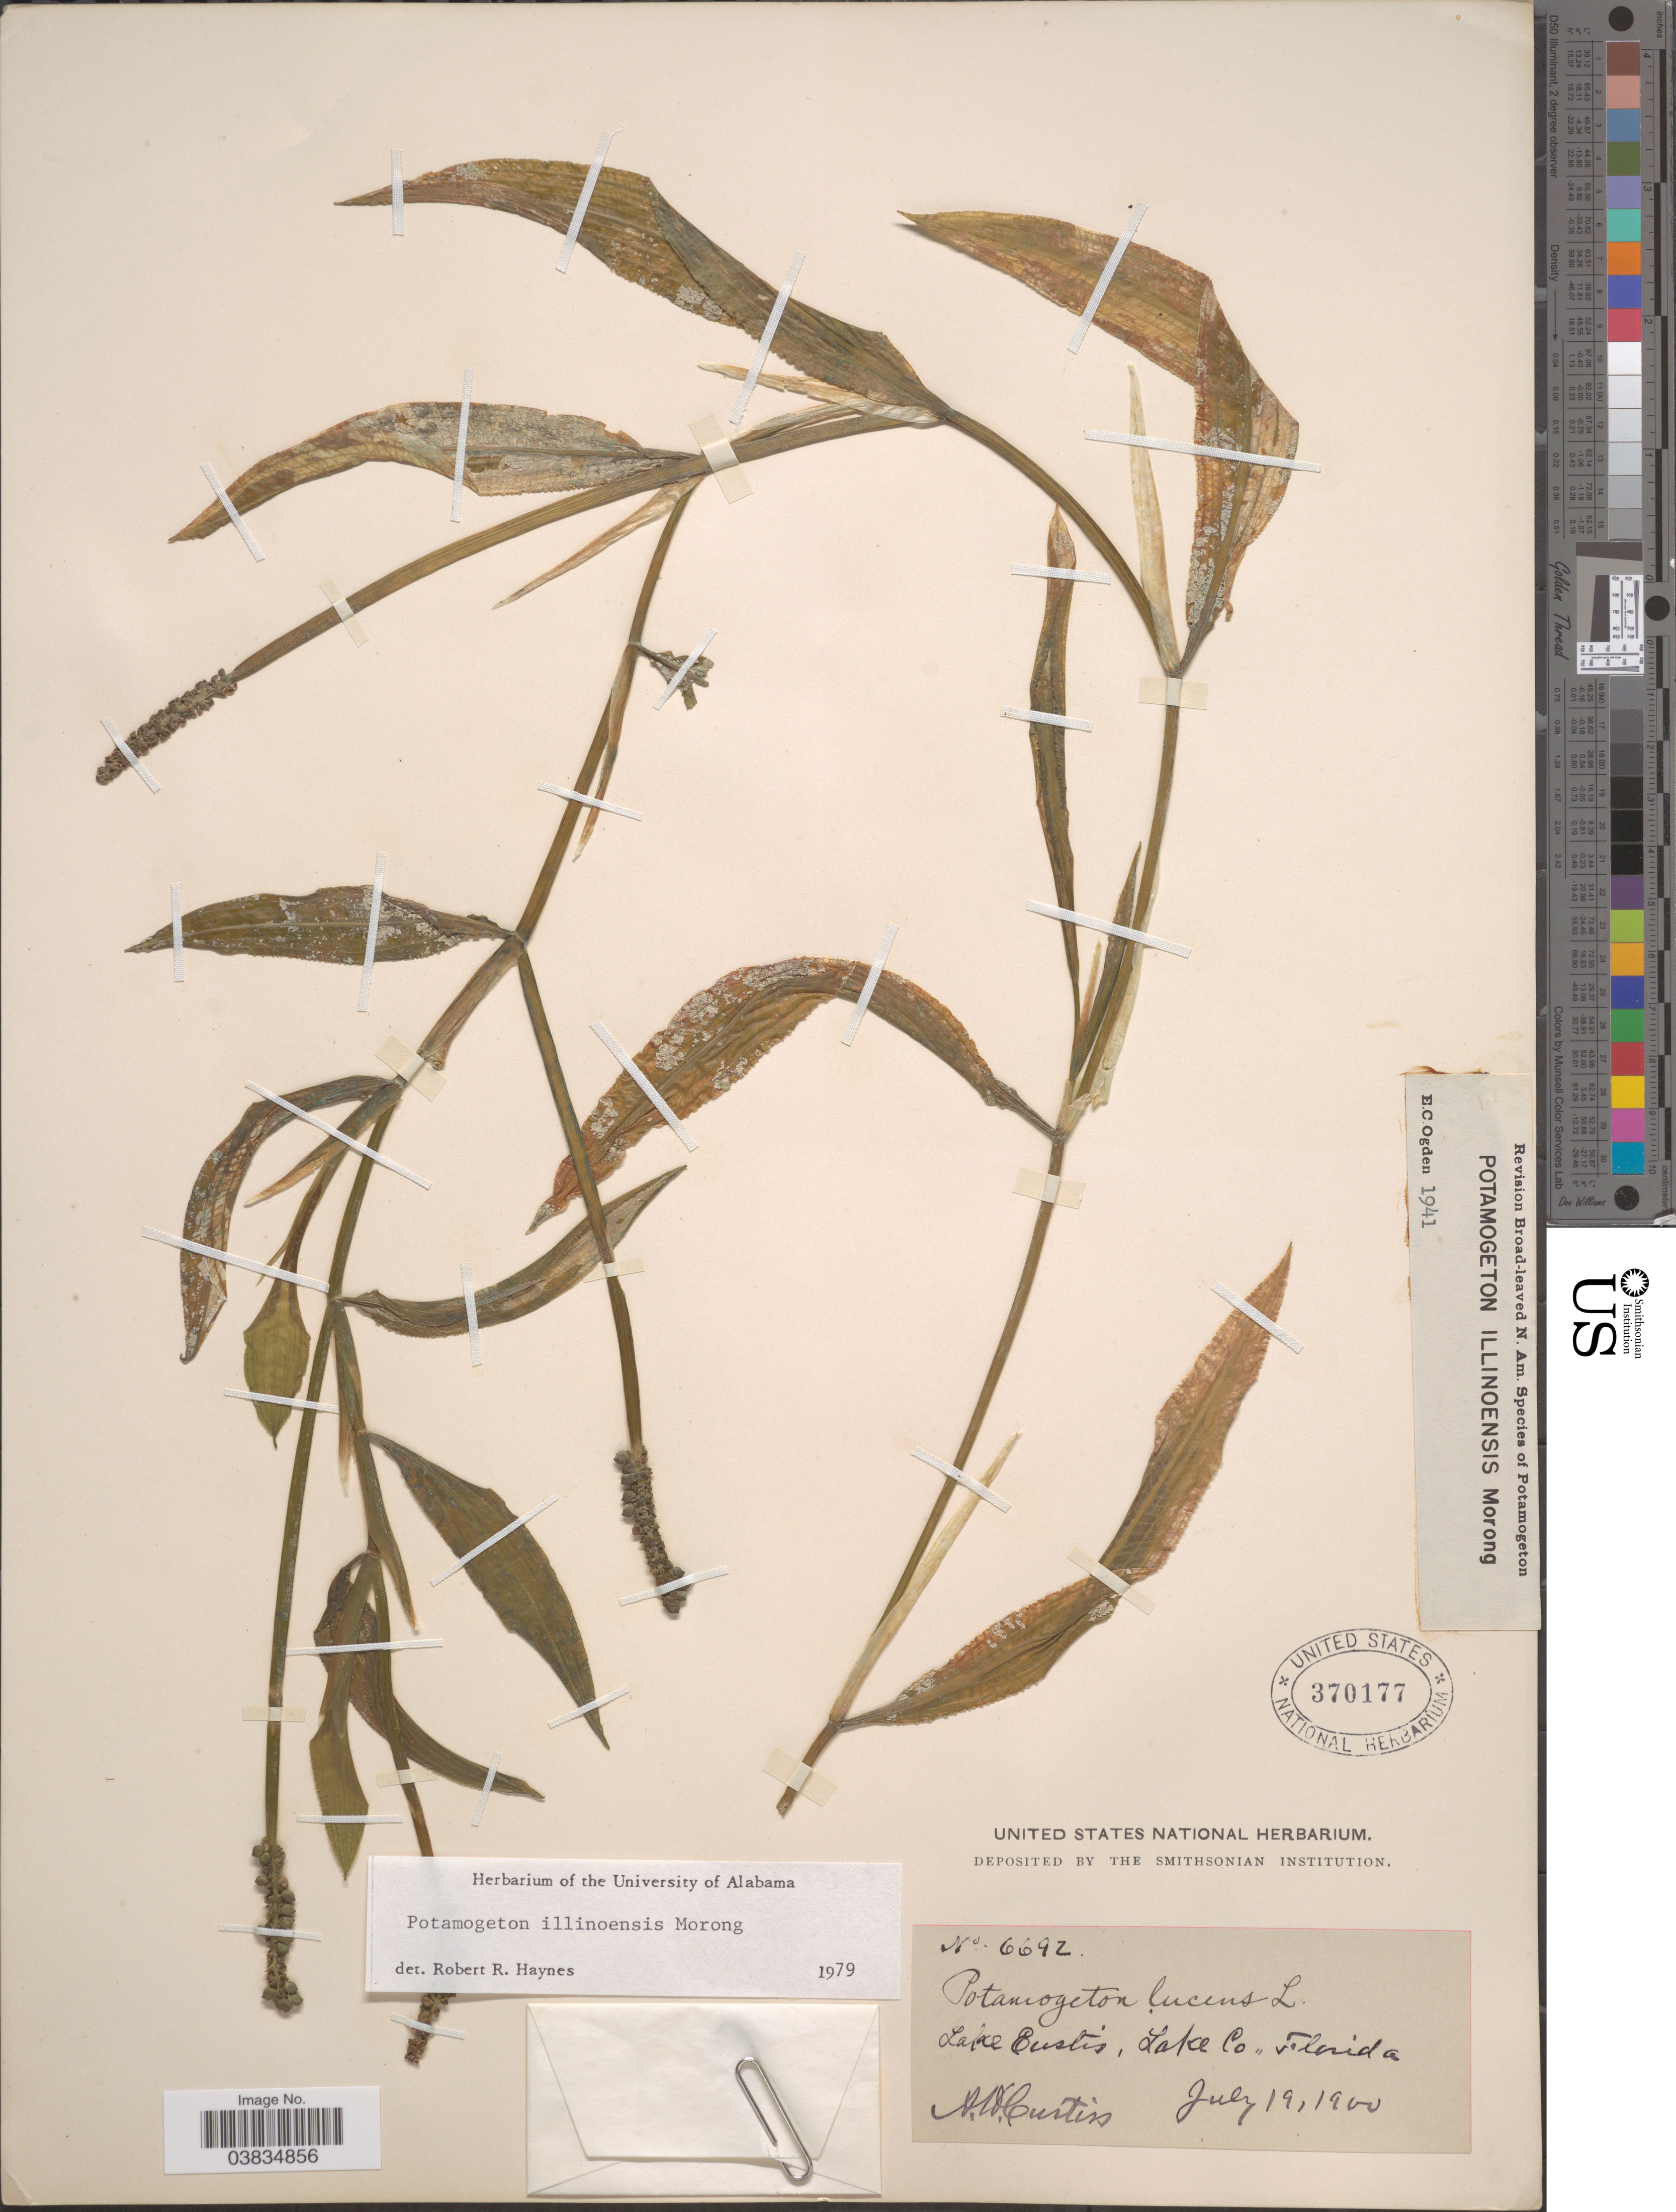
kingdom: Plantae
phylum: Tracheophyta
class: Liliopsida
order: Alismatales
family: Potamogetonaceae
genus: Potamogeton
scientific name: Potamogeton illinoensis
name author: Morong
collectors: A. H. Curtiss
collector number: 6692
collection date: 1900-07-19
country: United States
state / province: Florida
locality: Lake Eustis, Lake Co.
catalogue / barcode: US 370177